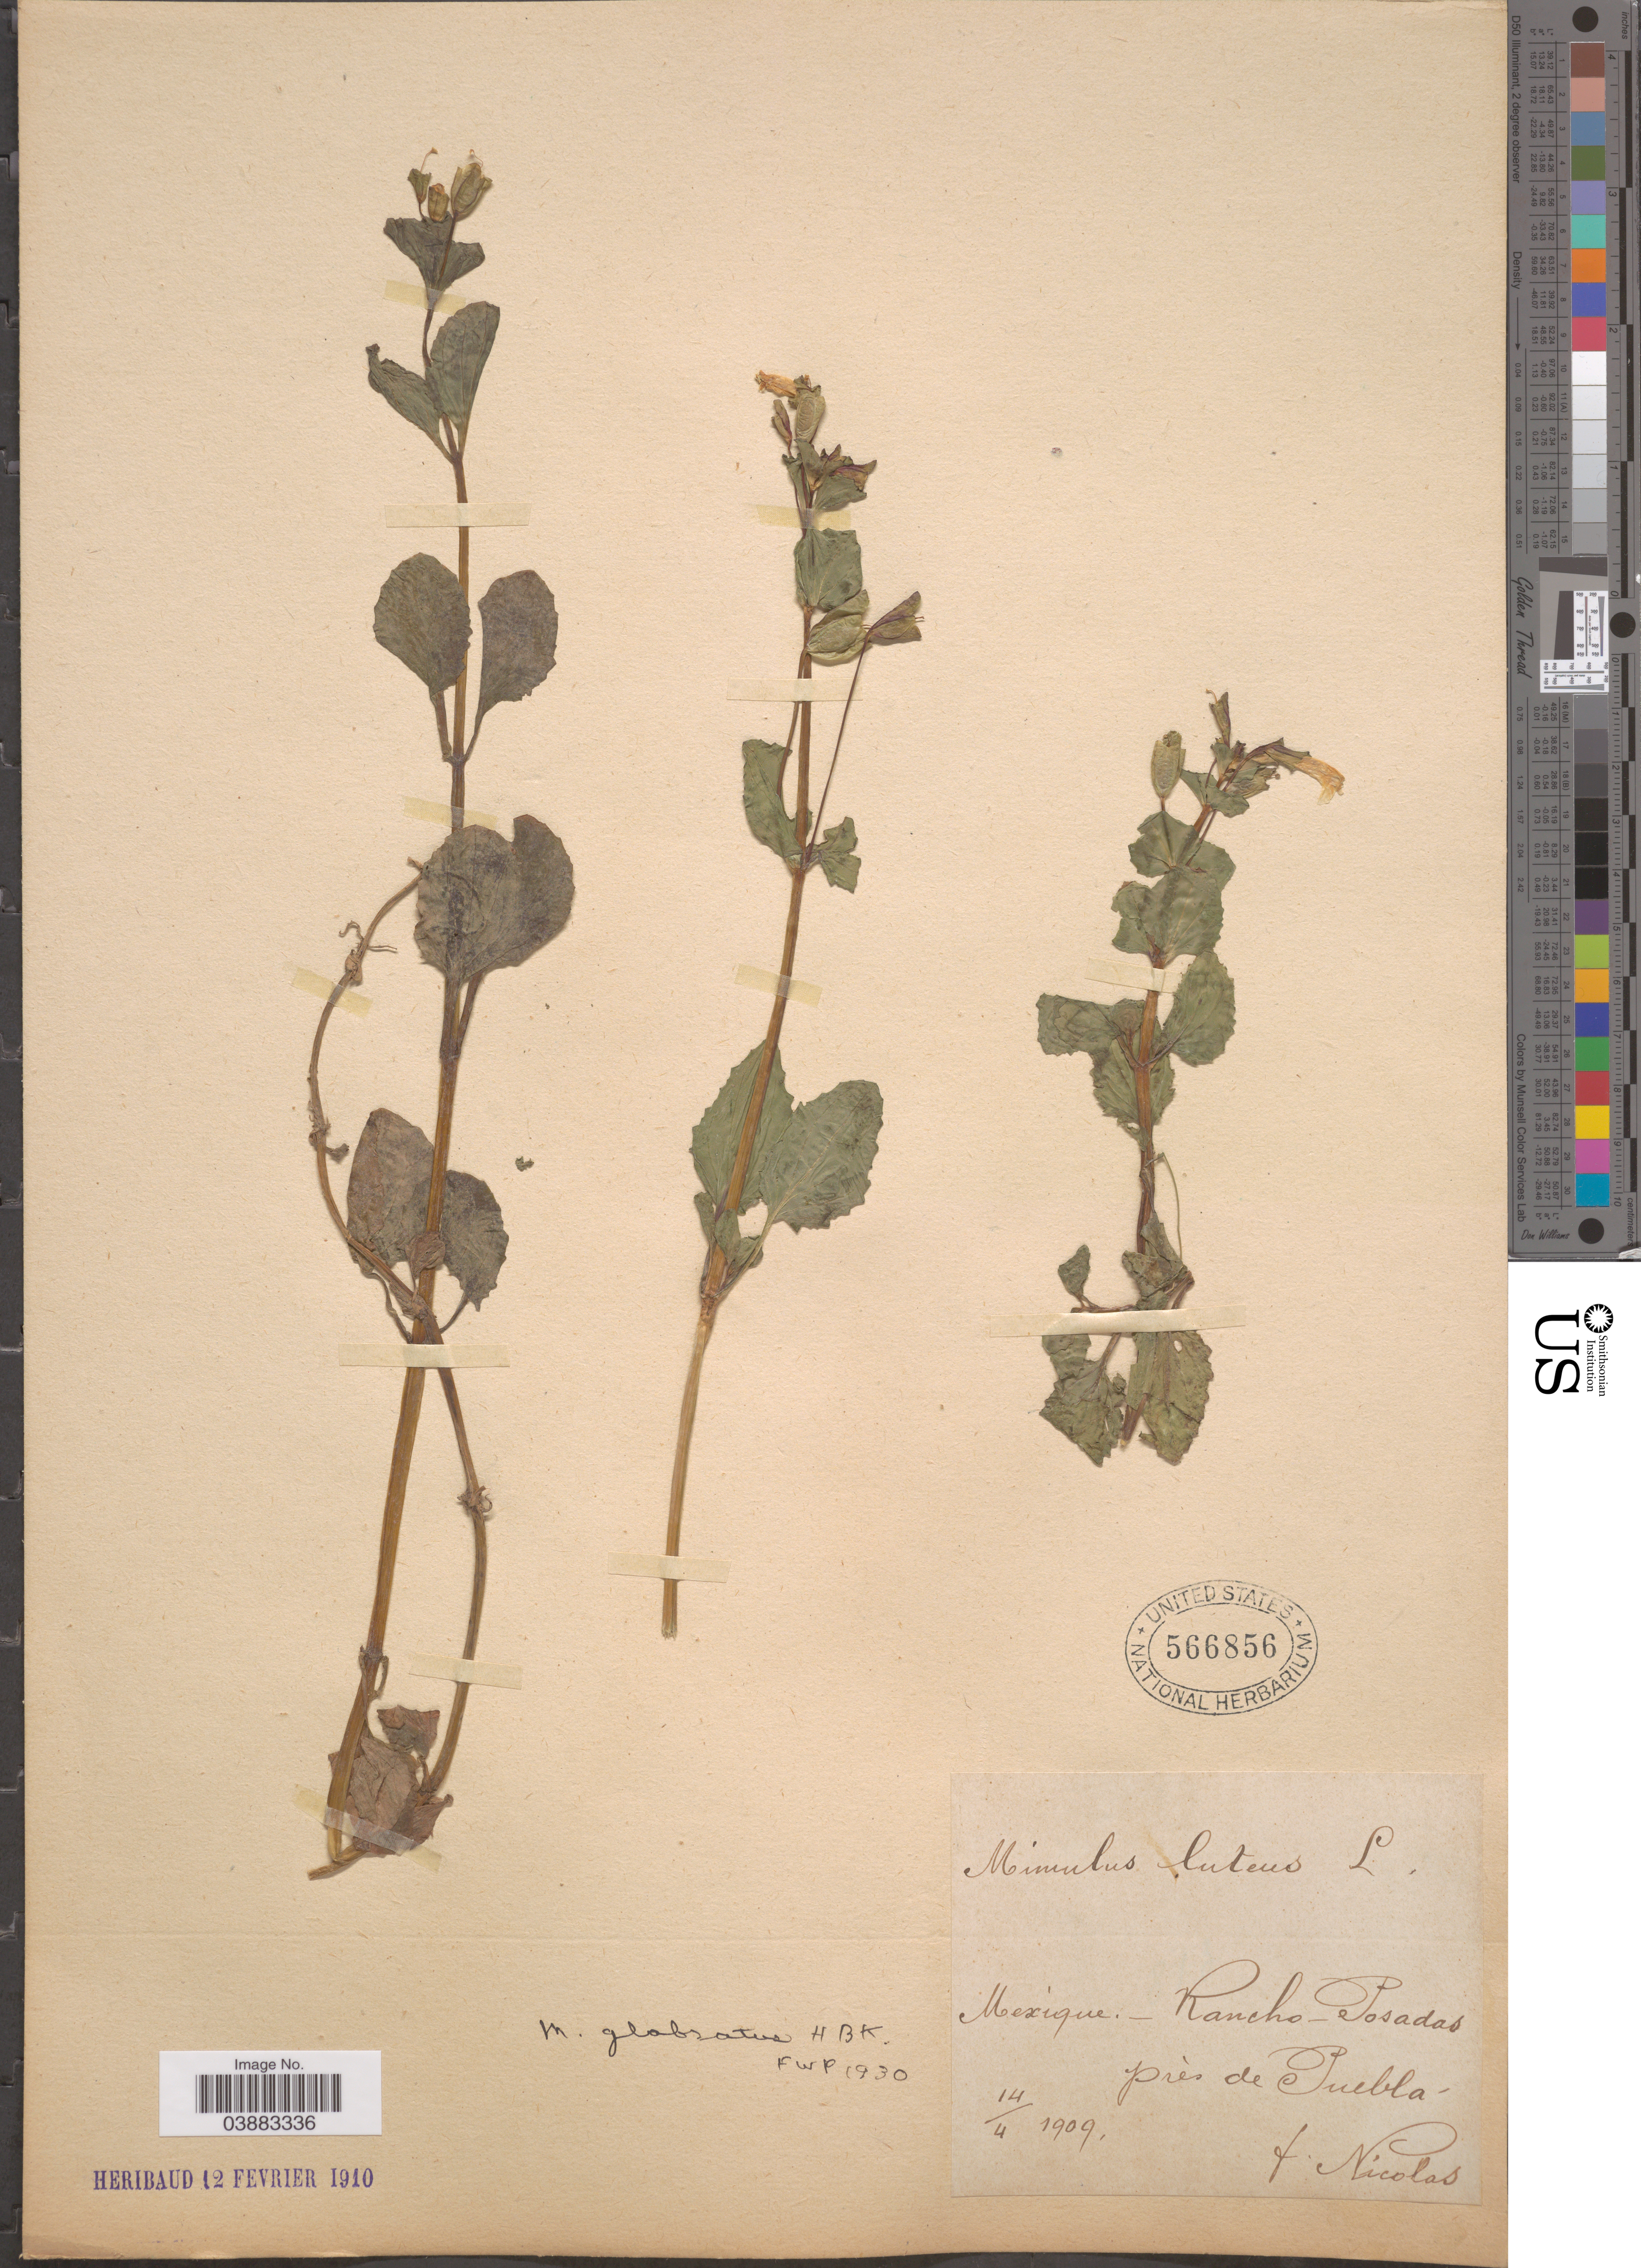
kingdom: Plantae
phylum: Tracheophyta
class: Magnoliopsida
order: Lamiales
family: Phrymaceae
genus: Mimulus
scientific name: Mimulus glabratus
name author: Kunth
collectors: F. Nicolas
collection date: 1909-04-14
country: Mexico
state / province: Puebla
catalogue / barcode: US 566856